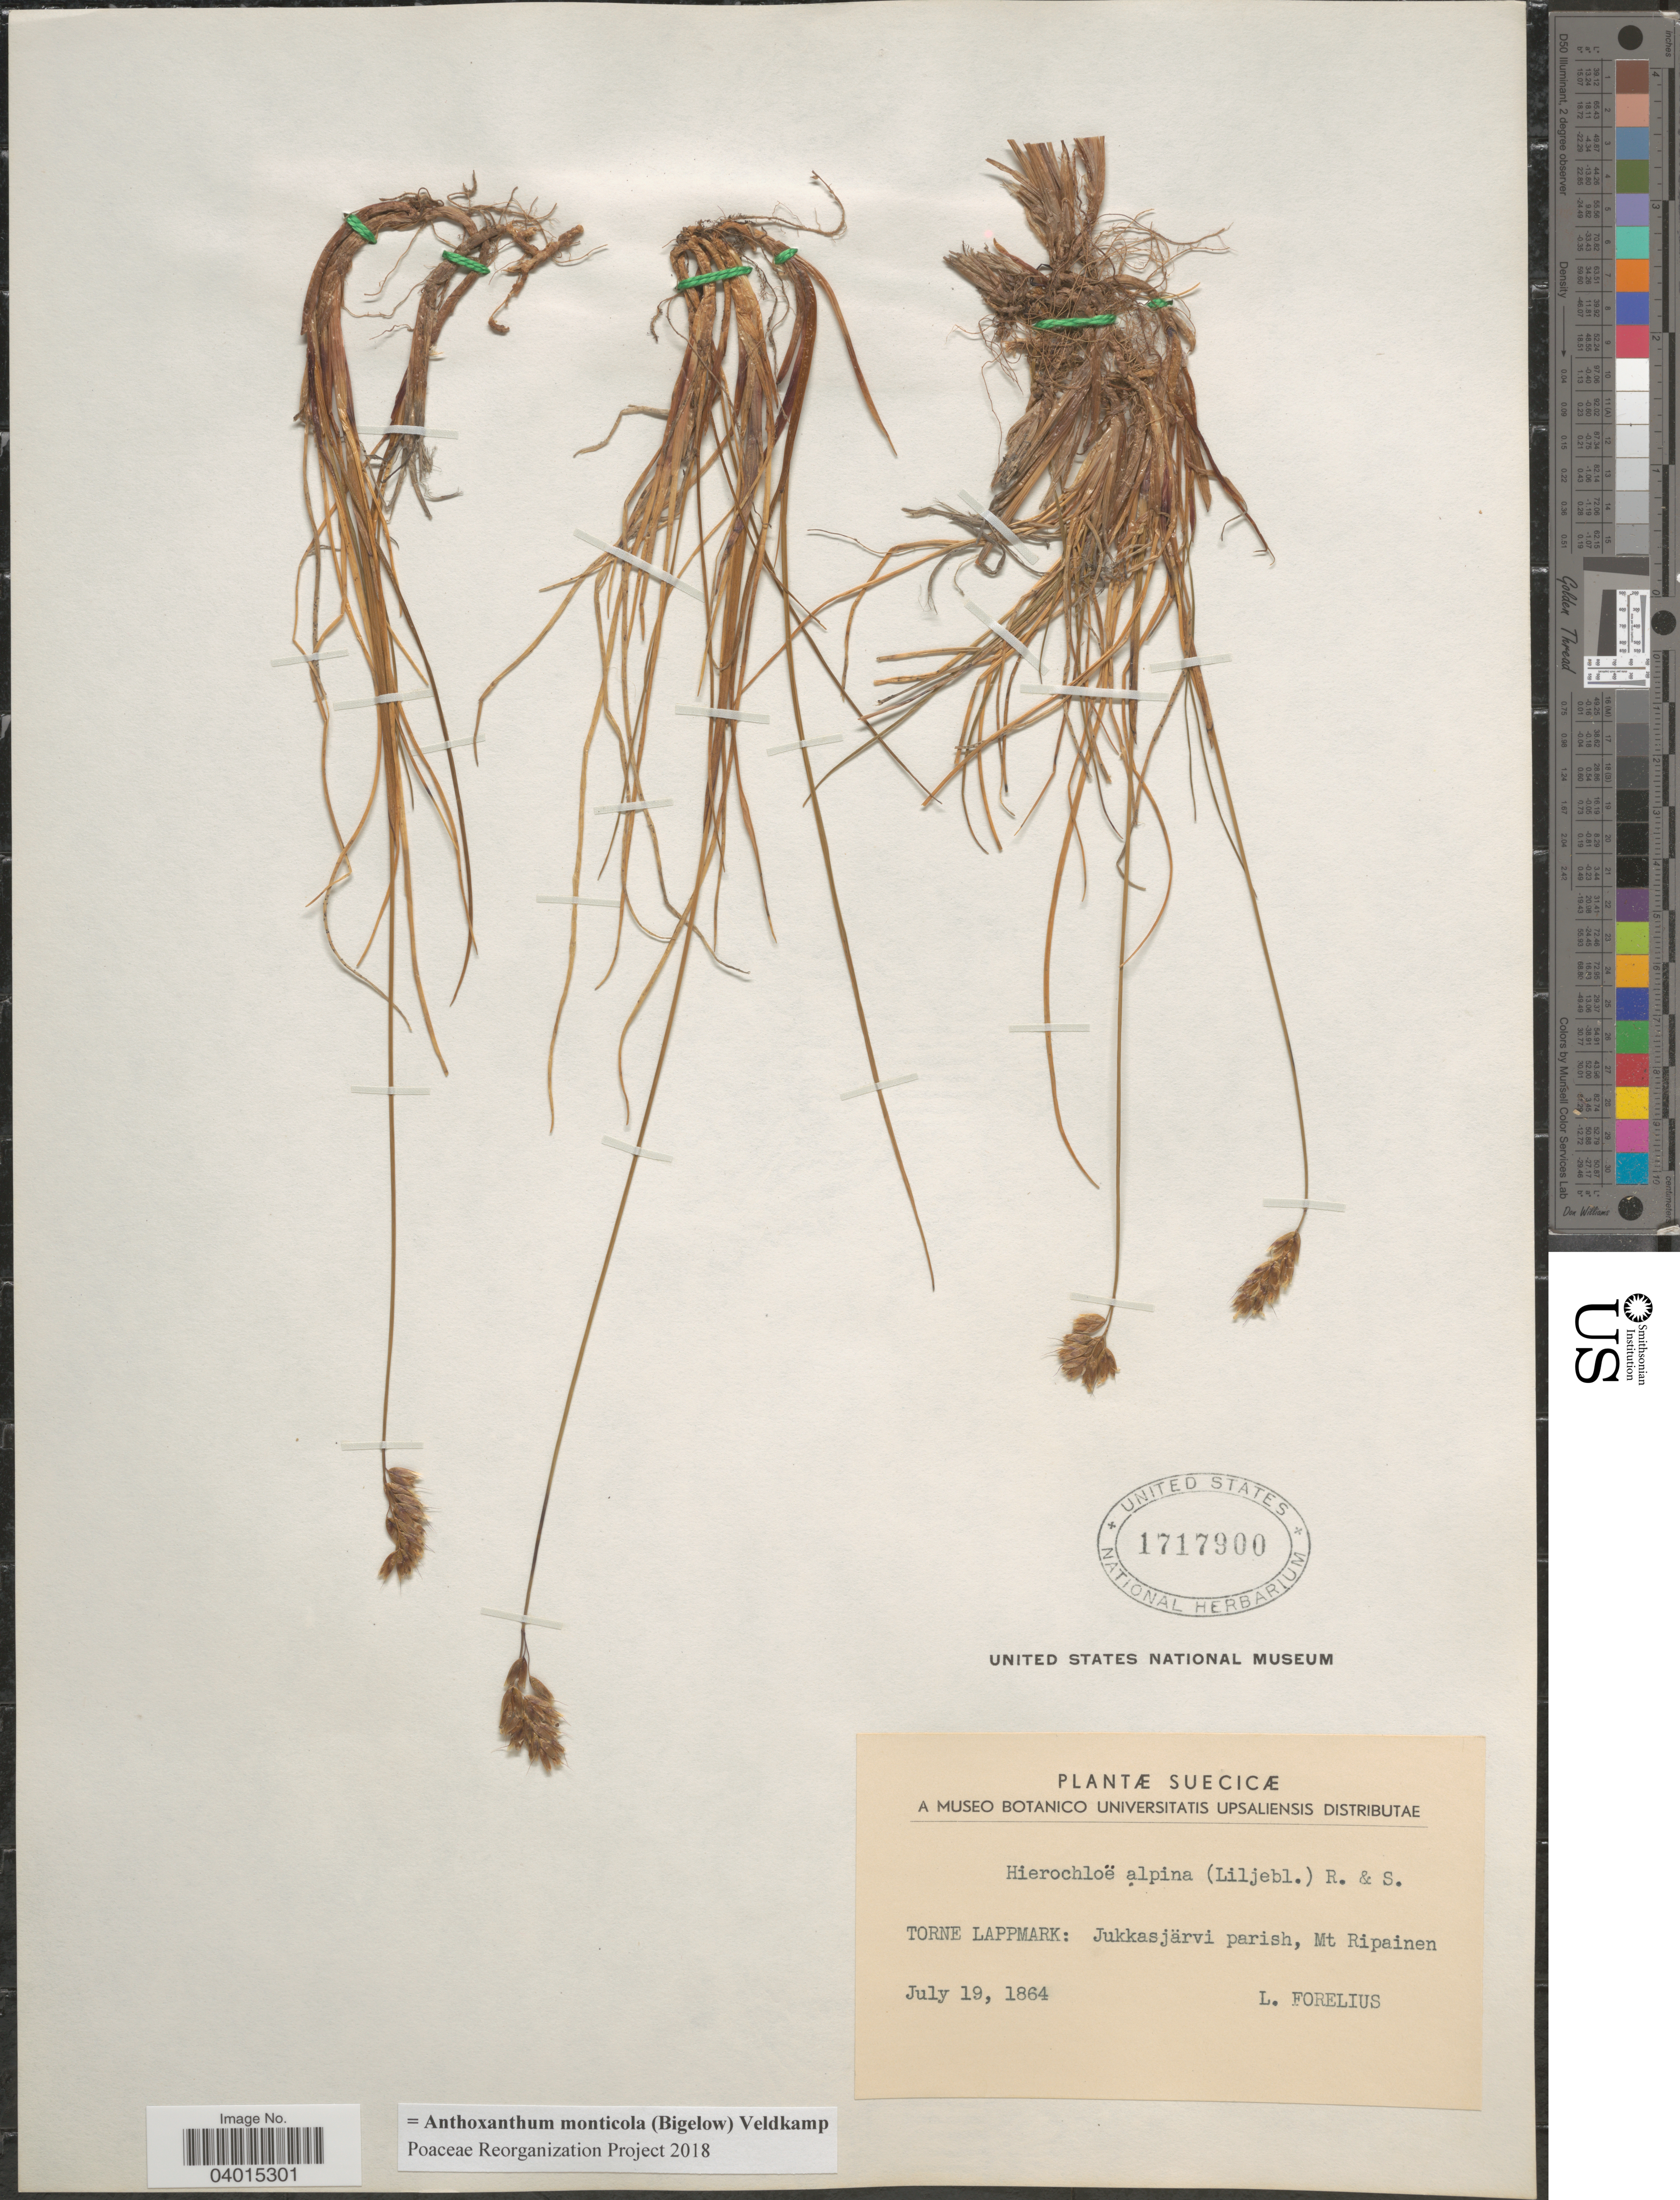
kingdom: Plantae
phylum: Tracheophyta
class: Liliopsida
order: Poales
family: Poaceae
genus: Anthoxanthum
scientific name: Anthoxanthum monticola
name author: (Bigelow) Veldkamp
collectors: L. Forelius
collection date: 1864-07-19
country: Sweden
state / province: Norrbotten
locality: Suecicæ. Torne Lappmark: Jukkasjärvi parish, Mt Ripainen.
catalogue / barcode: US 1717900